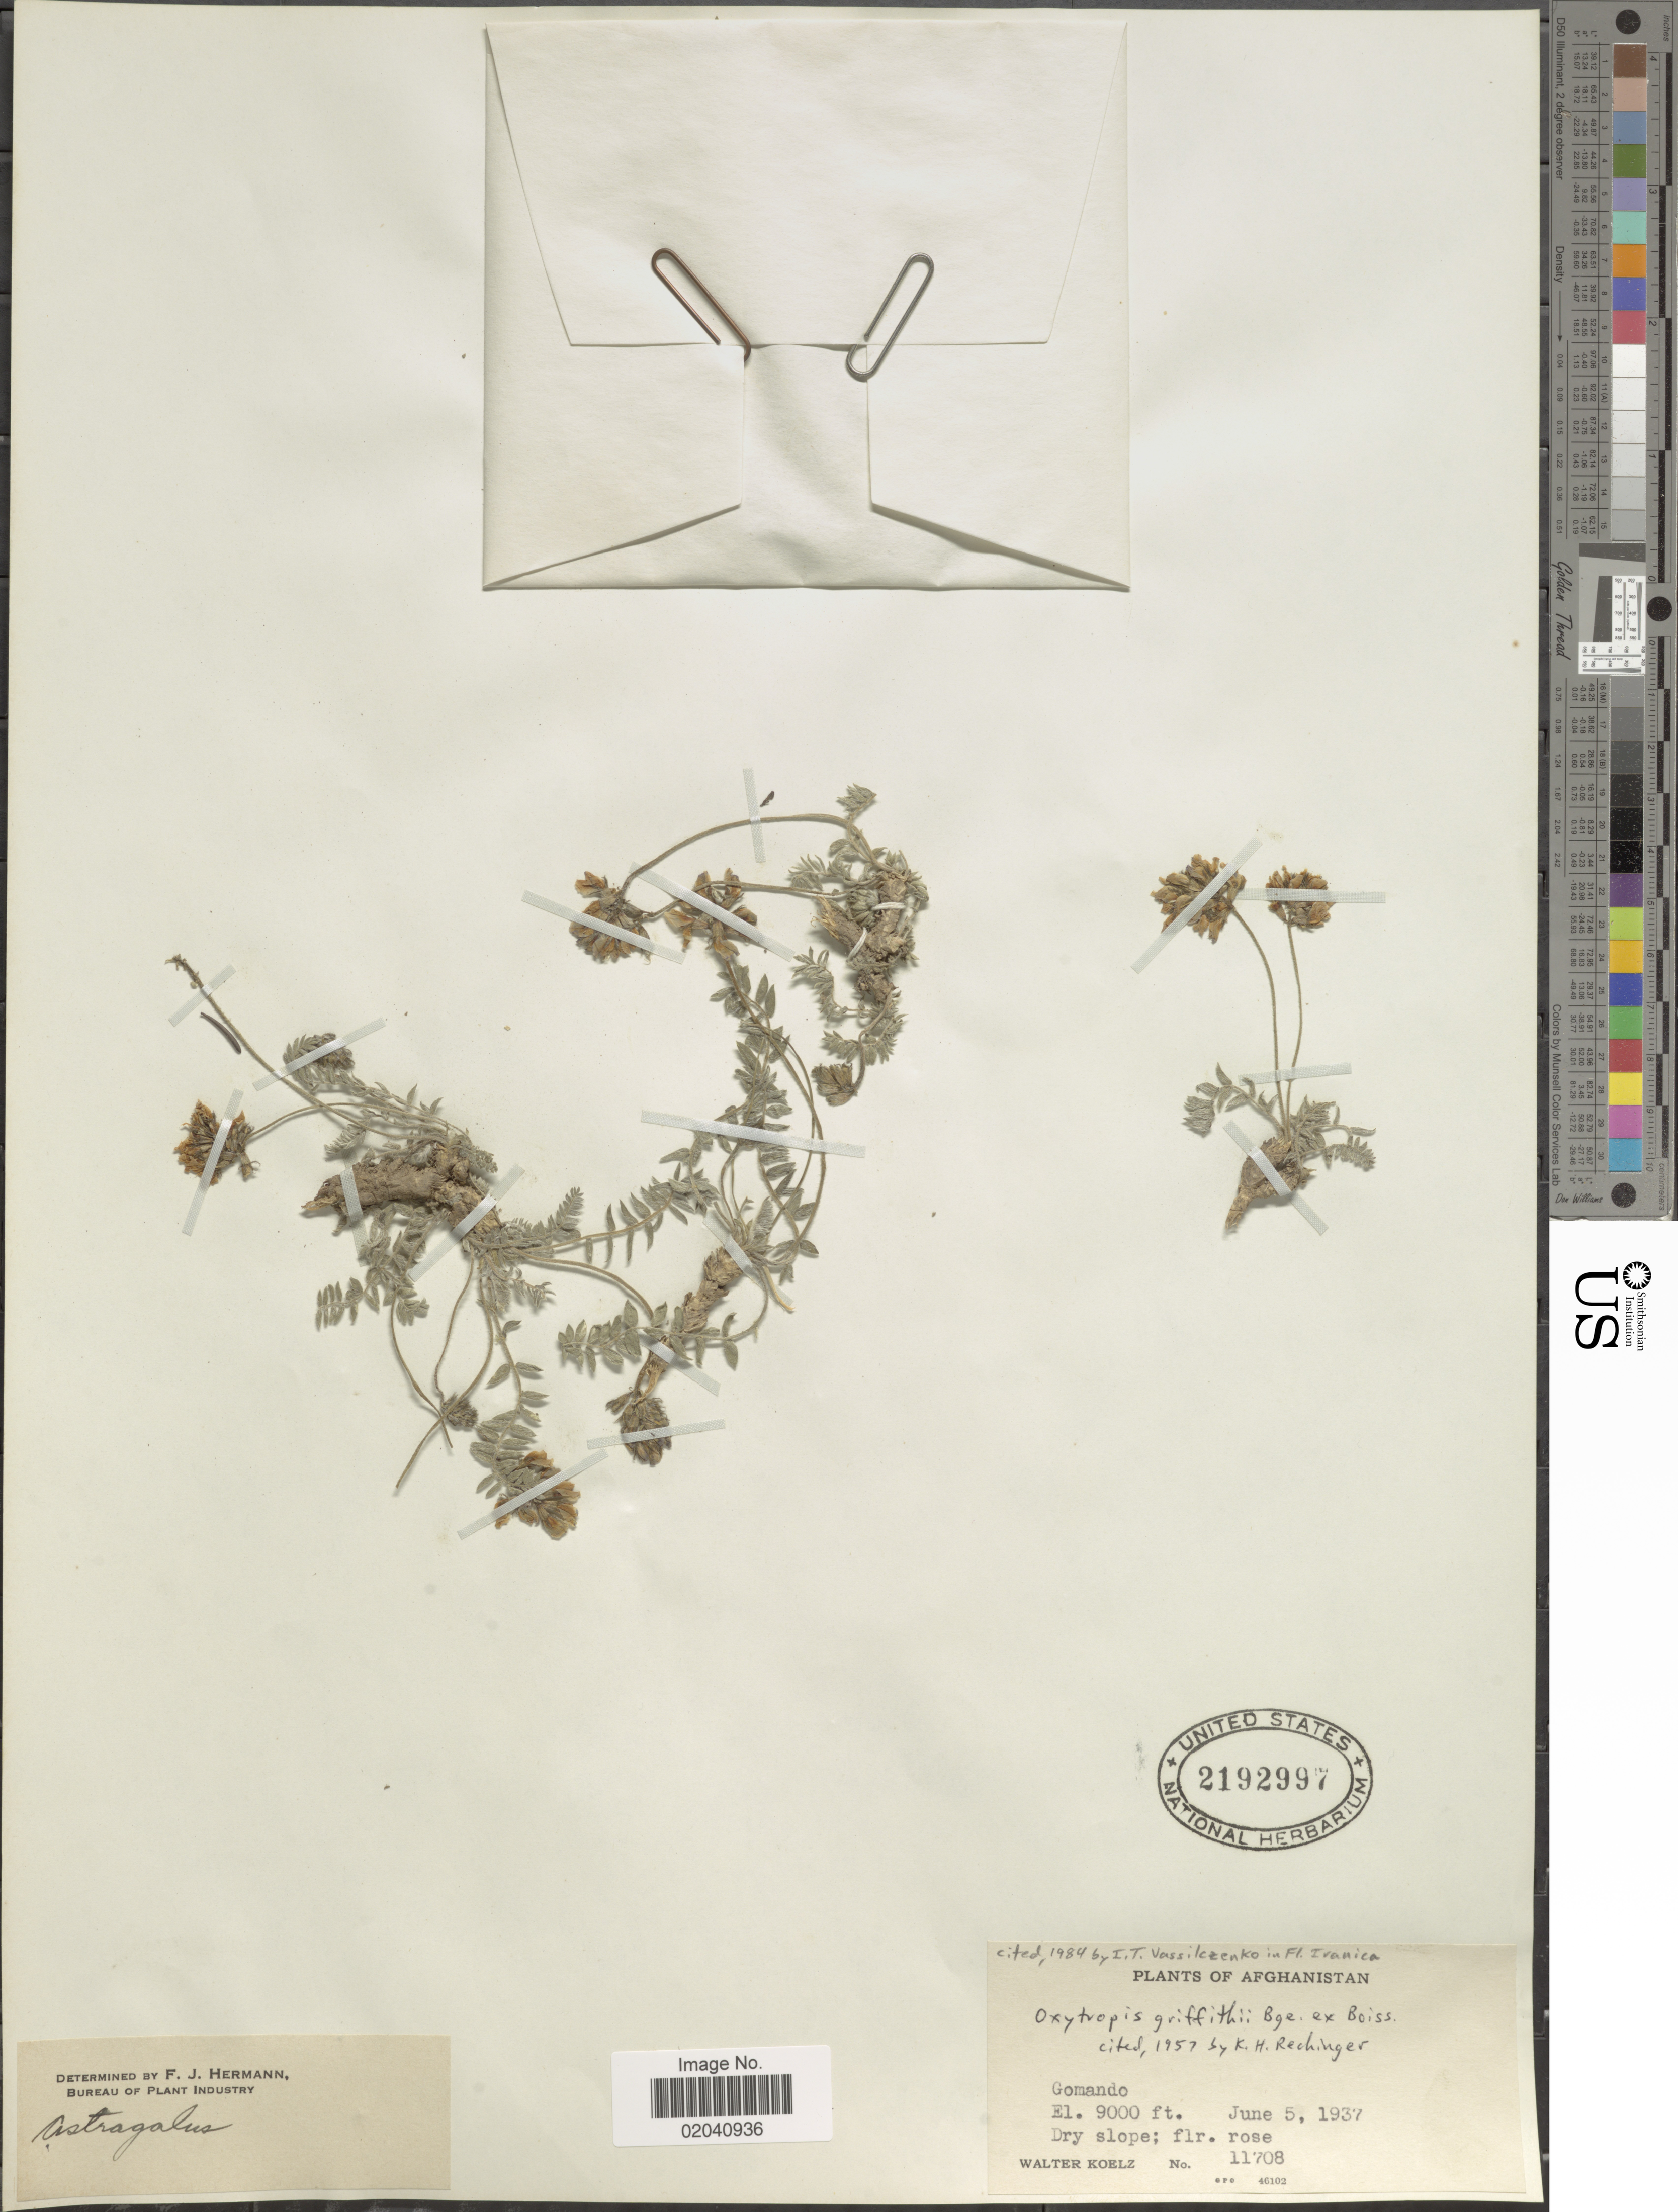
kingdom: Plantae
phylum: Tracheophyta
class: Magnoliopsida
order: Fabales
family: Fabaceae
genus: Oxytropis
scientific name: Oxytropis griffithii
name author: Boiss.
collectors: W. N. Koelz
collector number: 11708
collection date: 1937-06-05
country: Afghanistan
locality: Gomando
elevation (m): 2743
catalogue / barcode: US 2192997